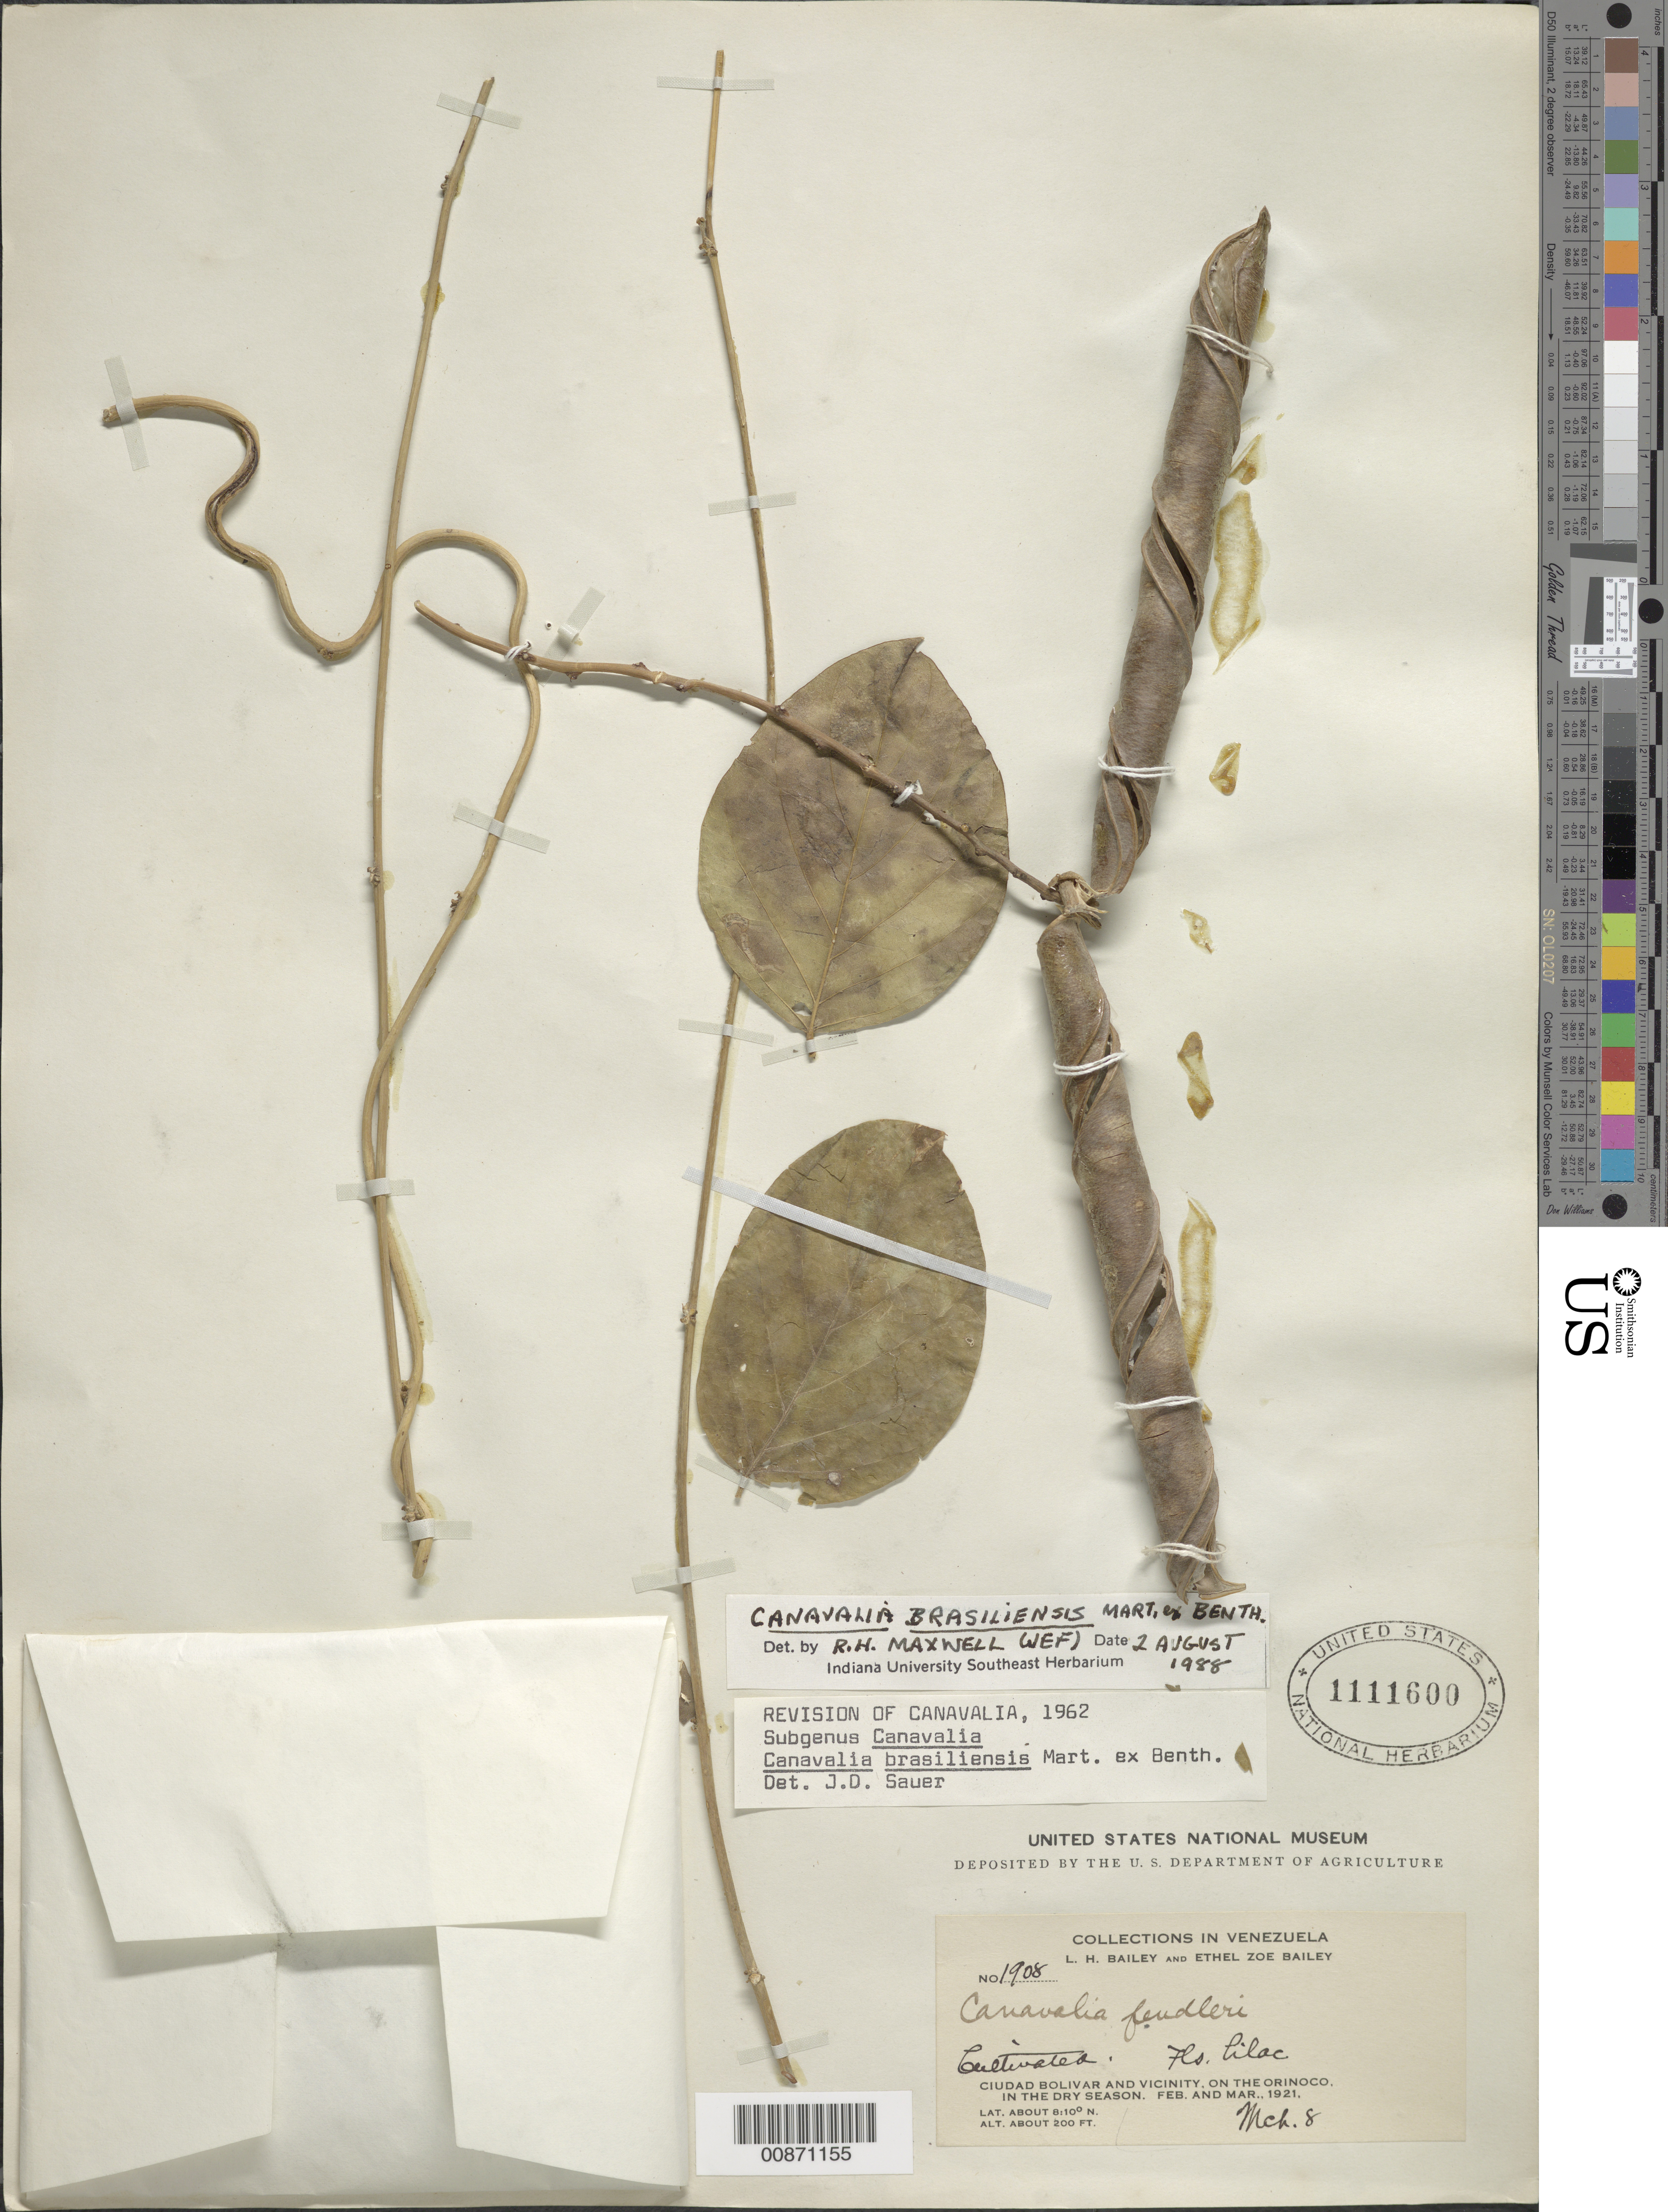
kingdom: Plantae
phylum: Tracheophyta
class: Magnoliopsida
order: Fabales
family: Fabaceae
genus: Canavalia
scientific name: Canavalia brasiliensis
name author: Mart. ex Benth.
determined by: Maxwell, R. H., (JEF), Indiana University Southeast (UNITED STATES)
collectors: L. H. Bailey & E. Z. Bailey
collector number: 1908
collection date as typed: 8-Mar-21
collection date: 1921-03-08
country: Venezuela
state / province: Bolívar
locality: Ciudad Bolívar and vicinity, Orinoco R.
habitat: Dry season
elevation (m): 61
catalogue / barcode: US 1111600